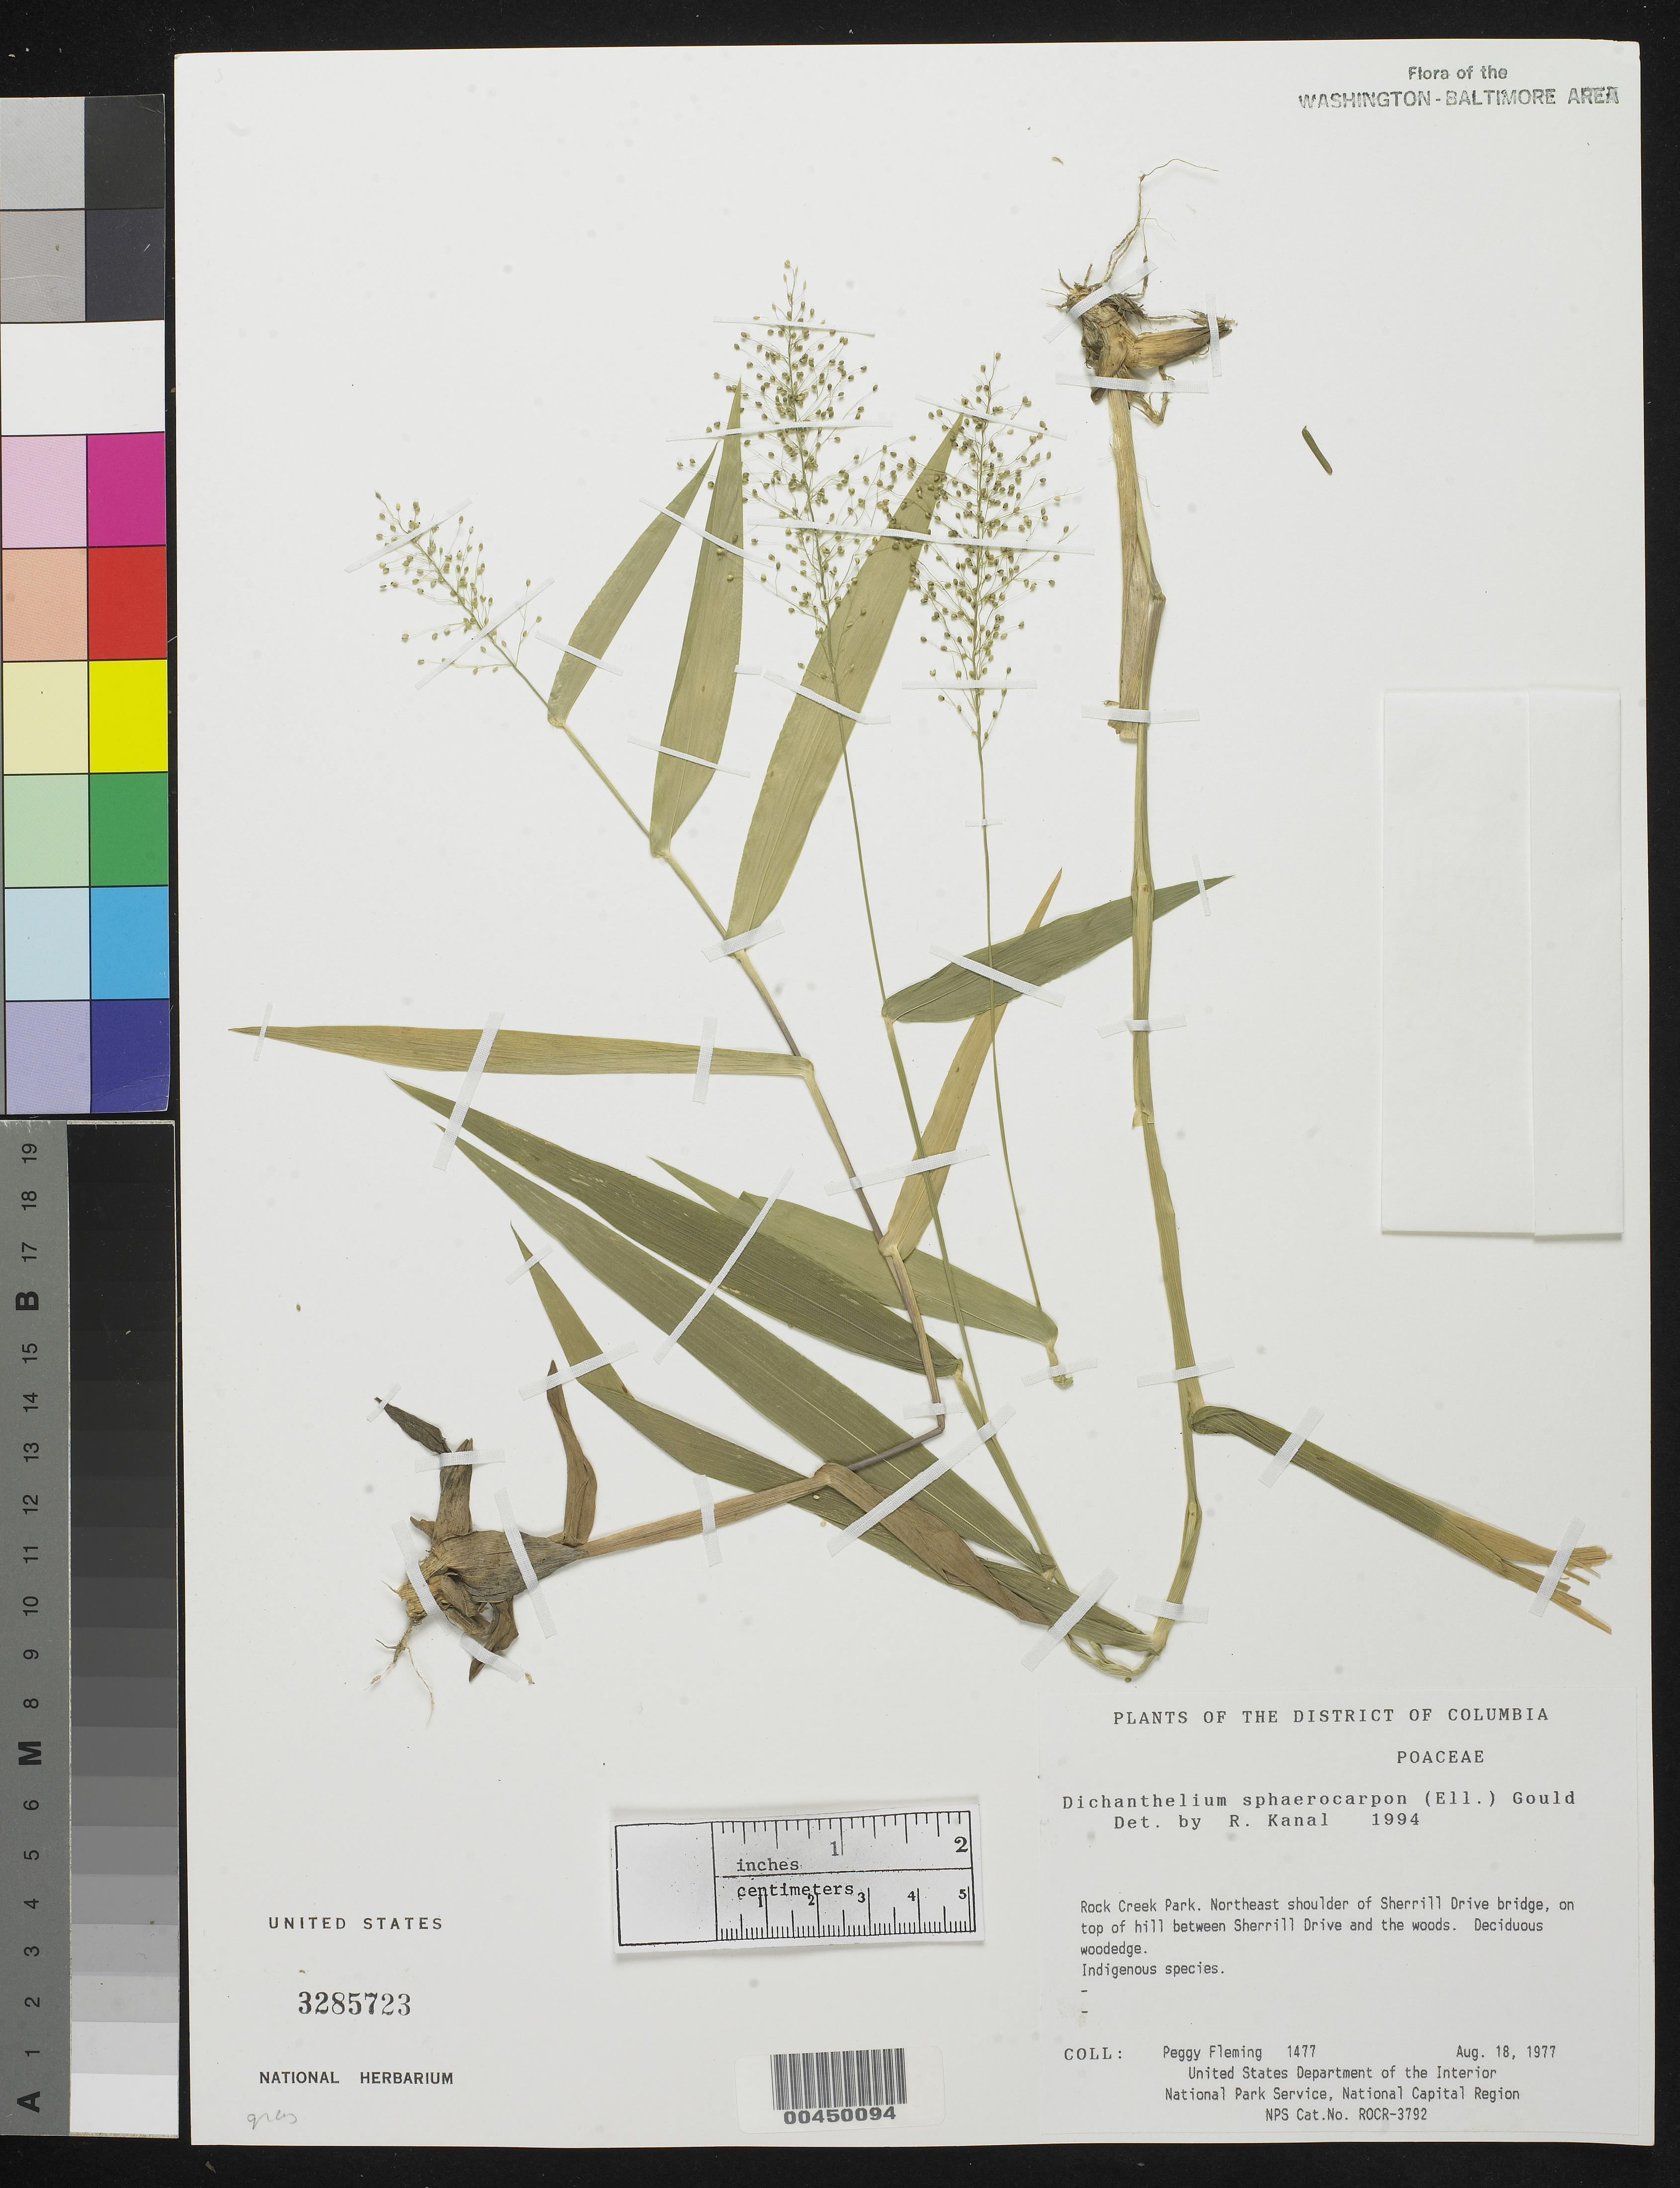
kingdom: Plantae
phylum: Tracheophyta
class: Liliopsida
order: Poales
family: Poaceae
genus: Dichanthelium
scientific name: Dichanthelium sphaerocarpon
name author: (Elliott) Gould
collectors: P. Fleming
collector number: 1477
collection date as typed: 18 Aug 1978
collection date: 1978-08-18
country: United States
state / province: District of Columbia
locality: Rock Creek Park, NE shoulder of Sherrill Drive, top of hill between Sherrill Drive and the Woods. Rock Creek Park and Vicinity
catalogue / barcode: US 3285723